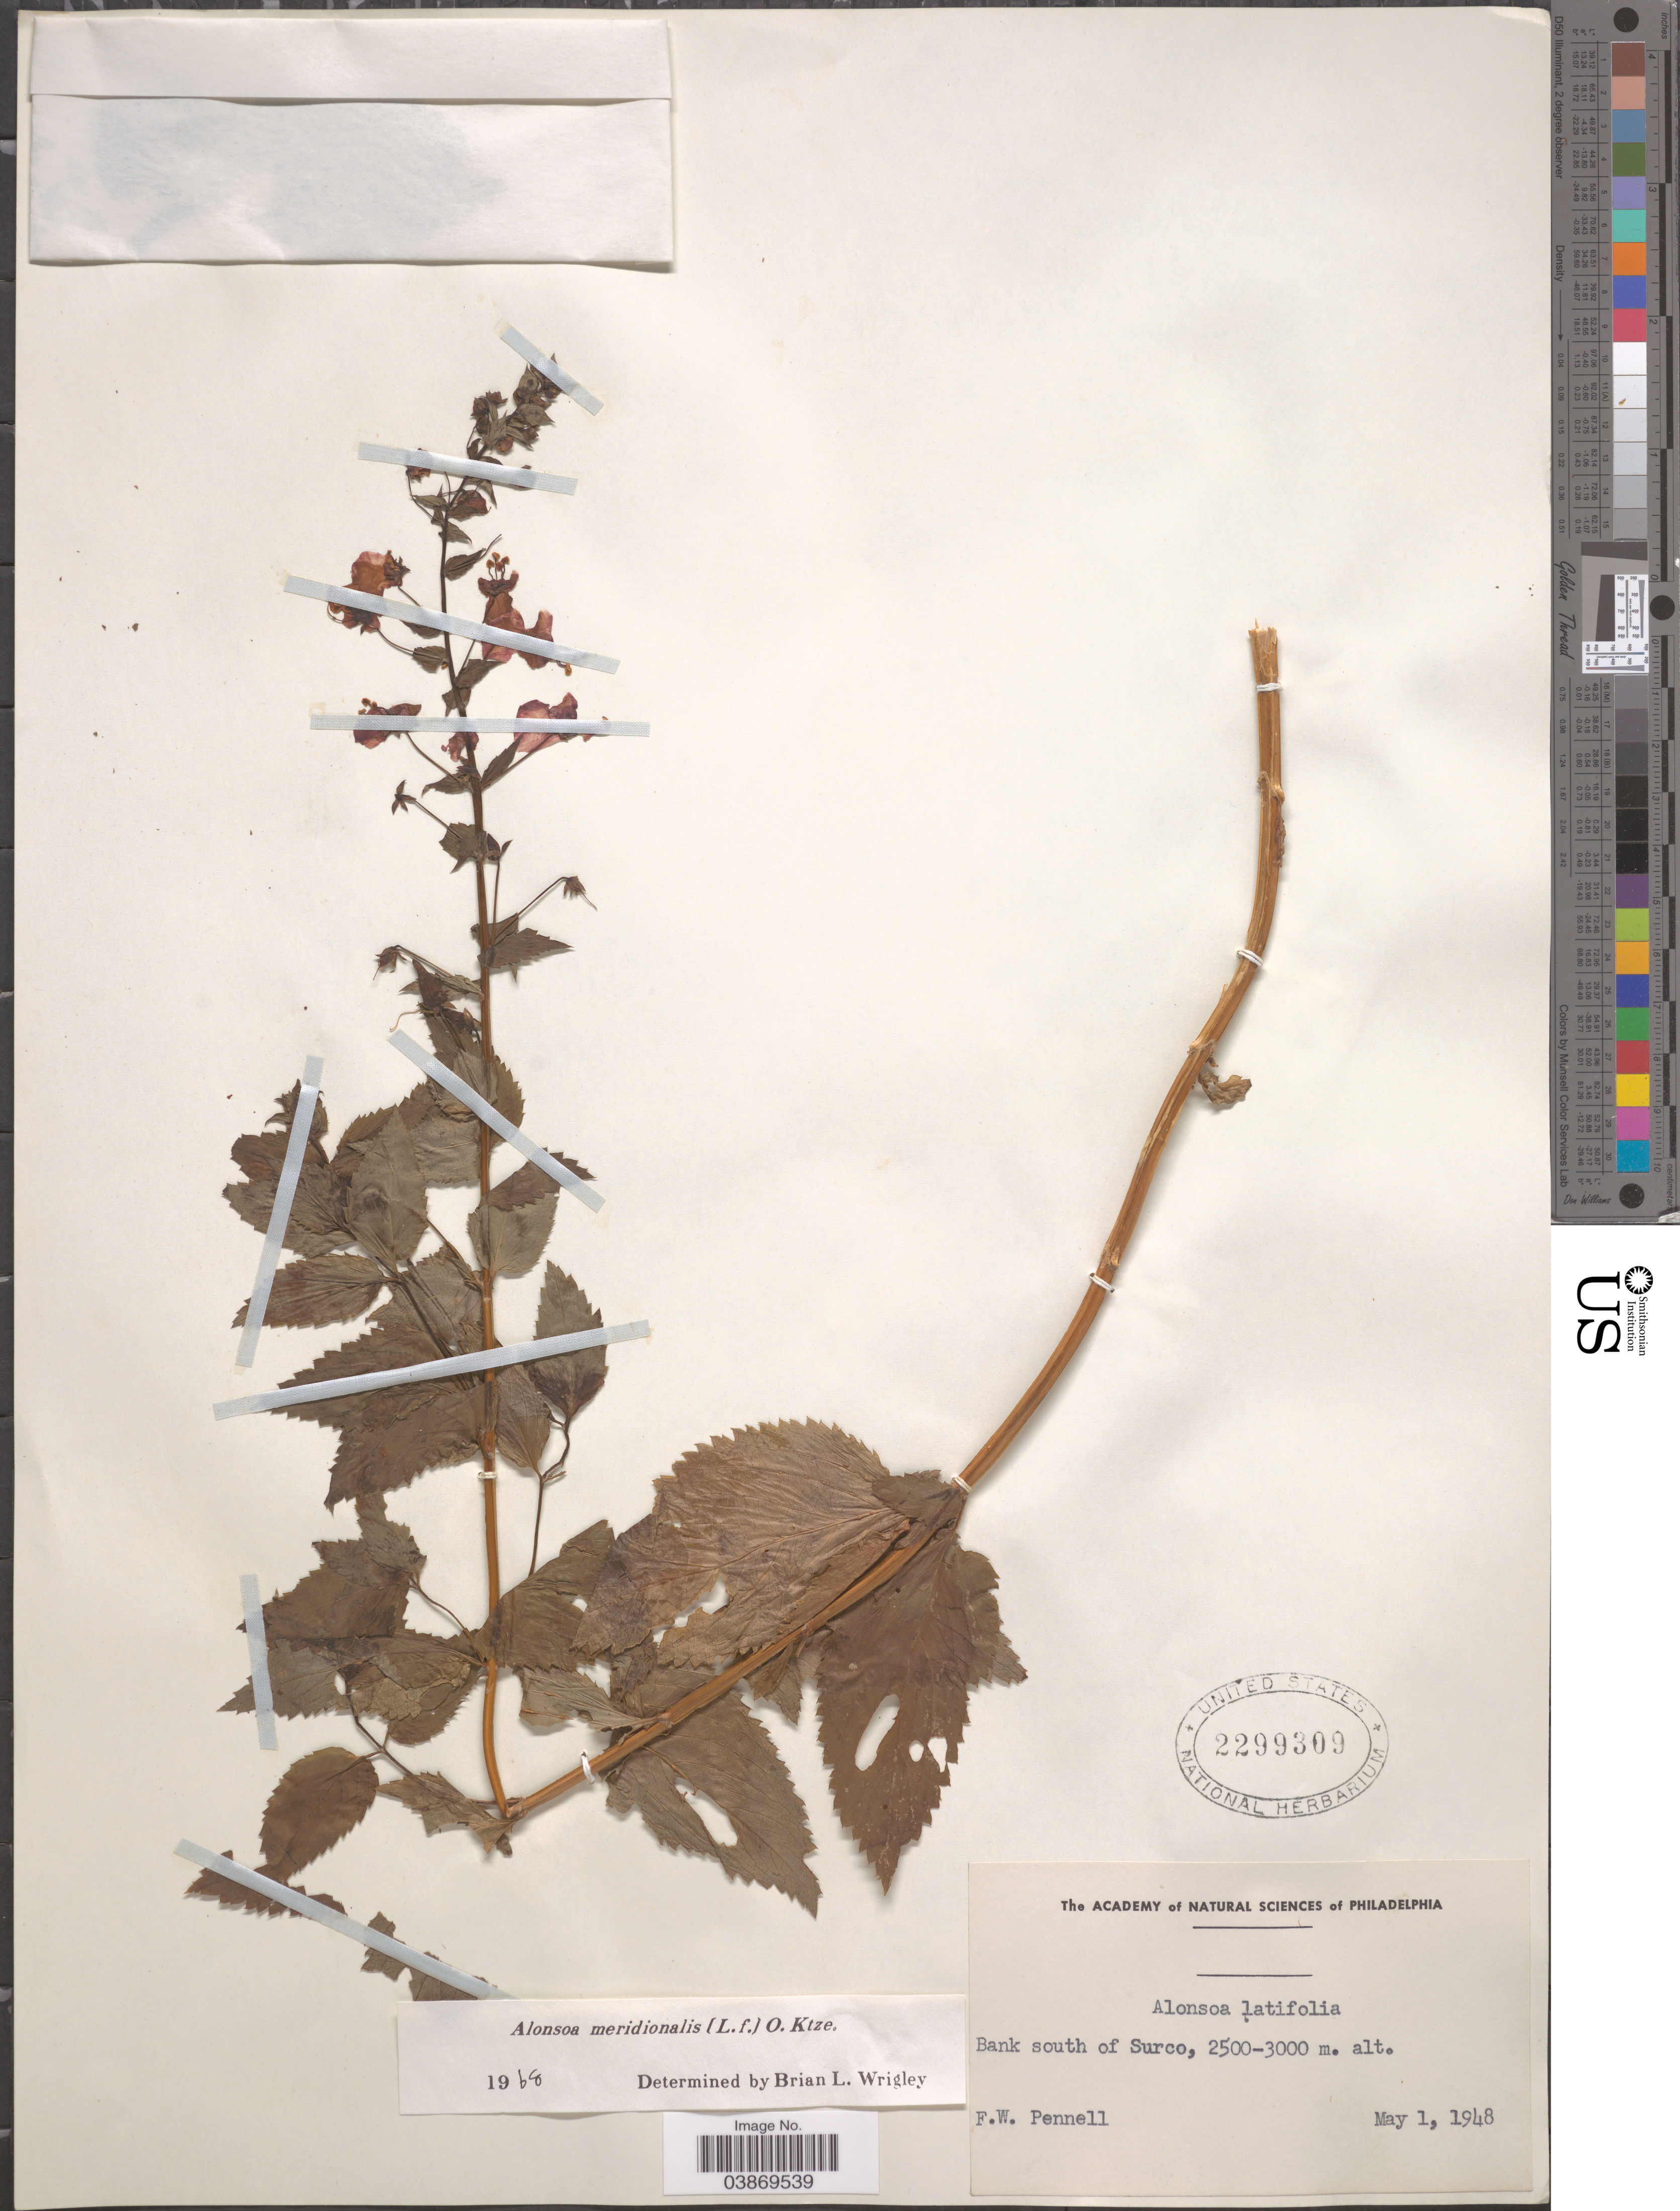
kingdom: Plantae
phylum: Tracheophyta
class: Magnoliopsida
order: Lamiales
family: Scrophulariaceae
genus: Alonsoa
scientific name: Alonsoa meridionalis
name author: (L. f.) Kuntze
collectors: F. W. Pennell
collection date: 1948-05-01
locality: Bank south of Surco.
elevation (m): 2500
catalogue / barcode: US 2299309